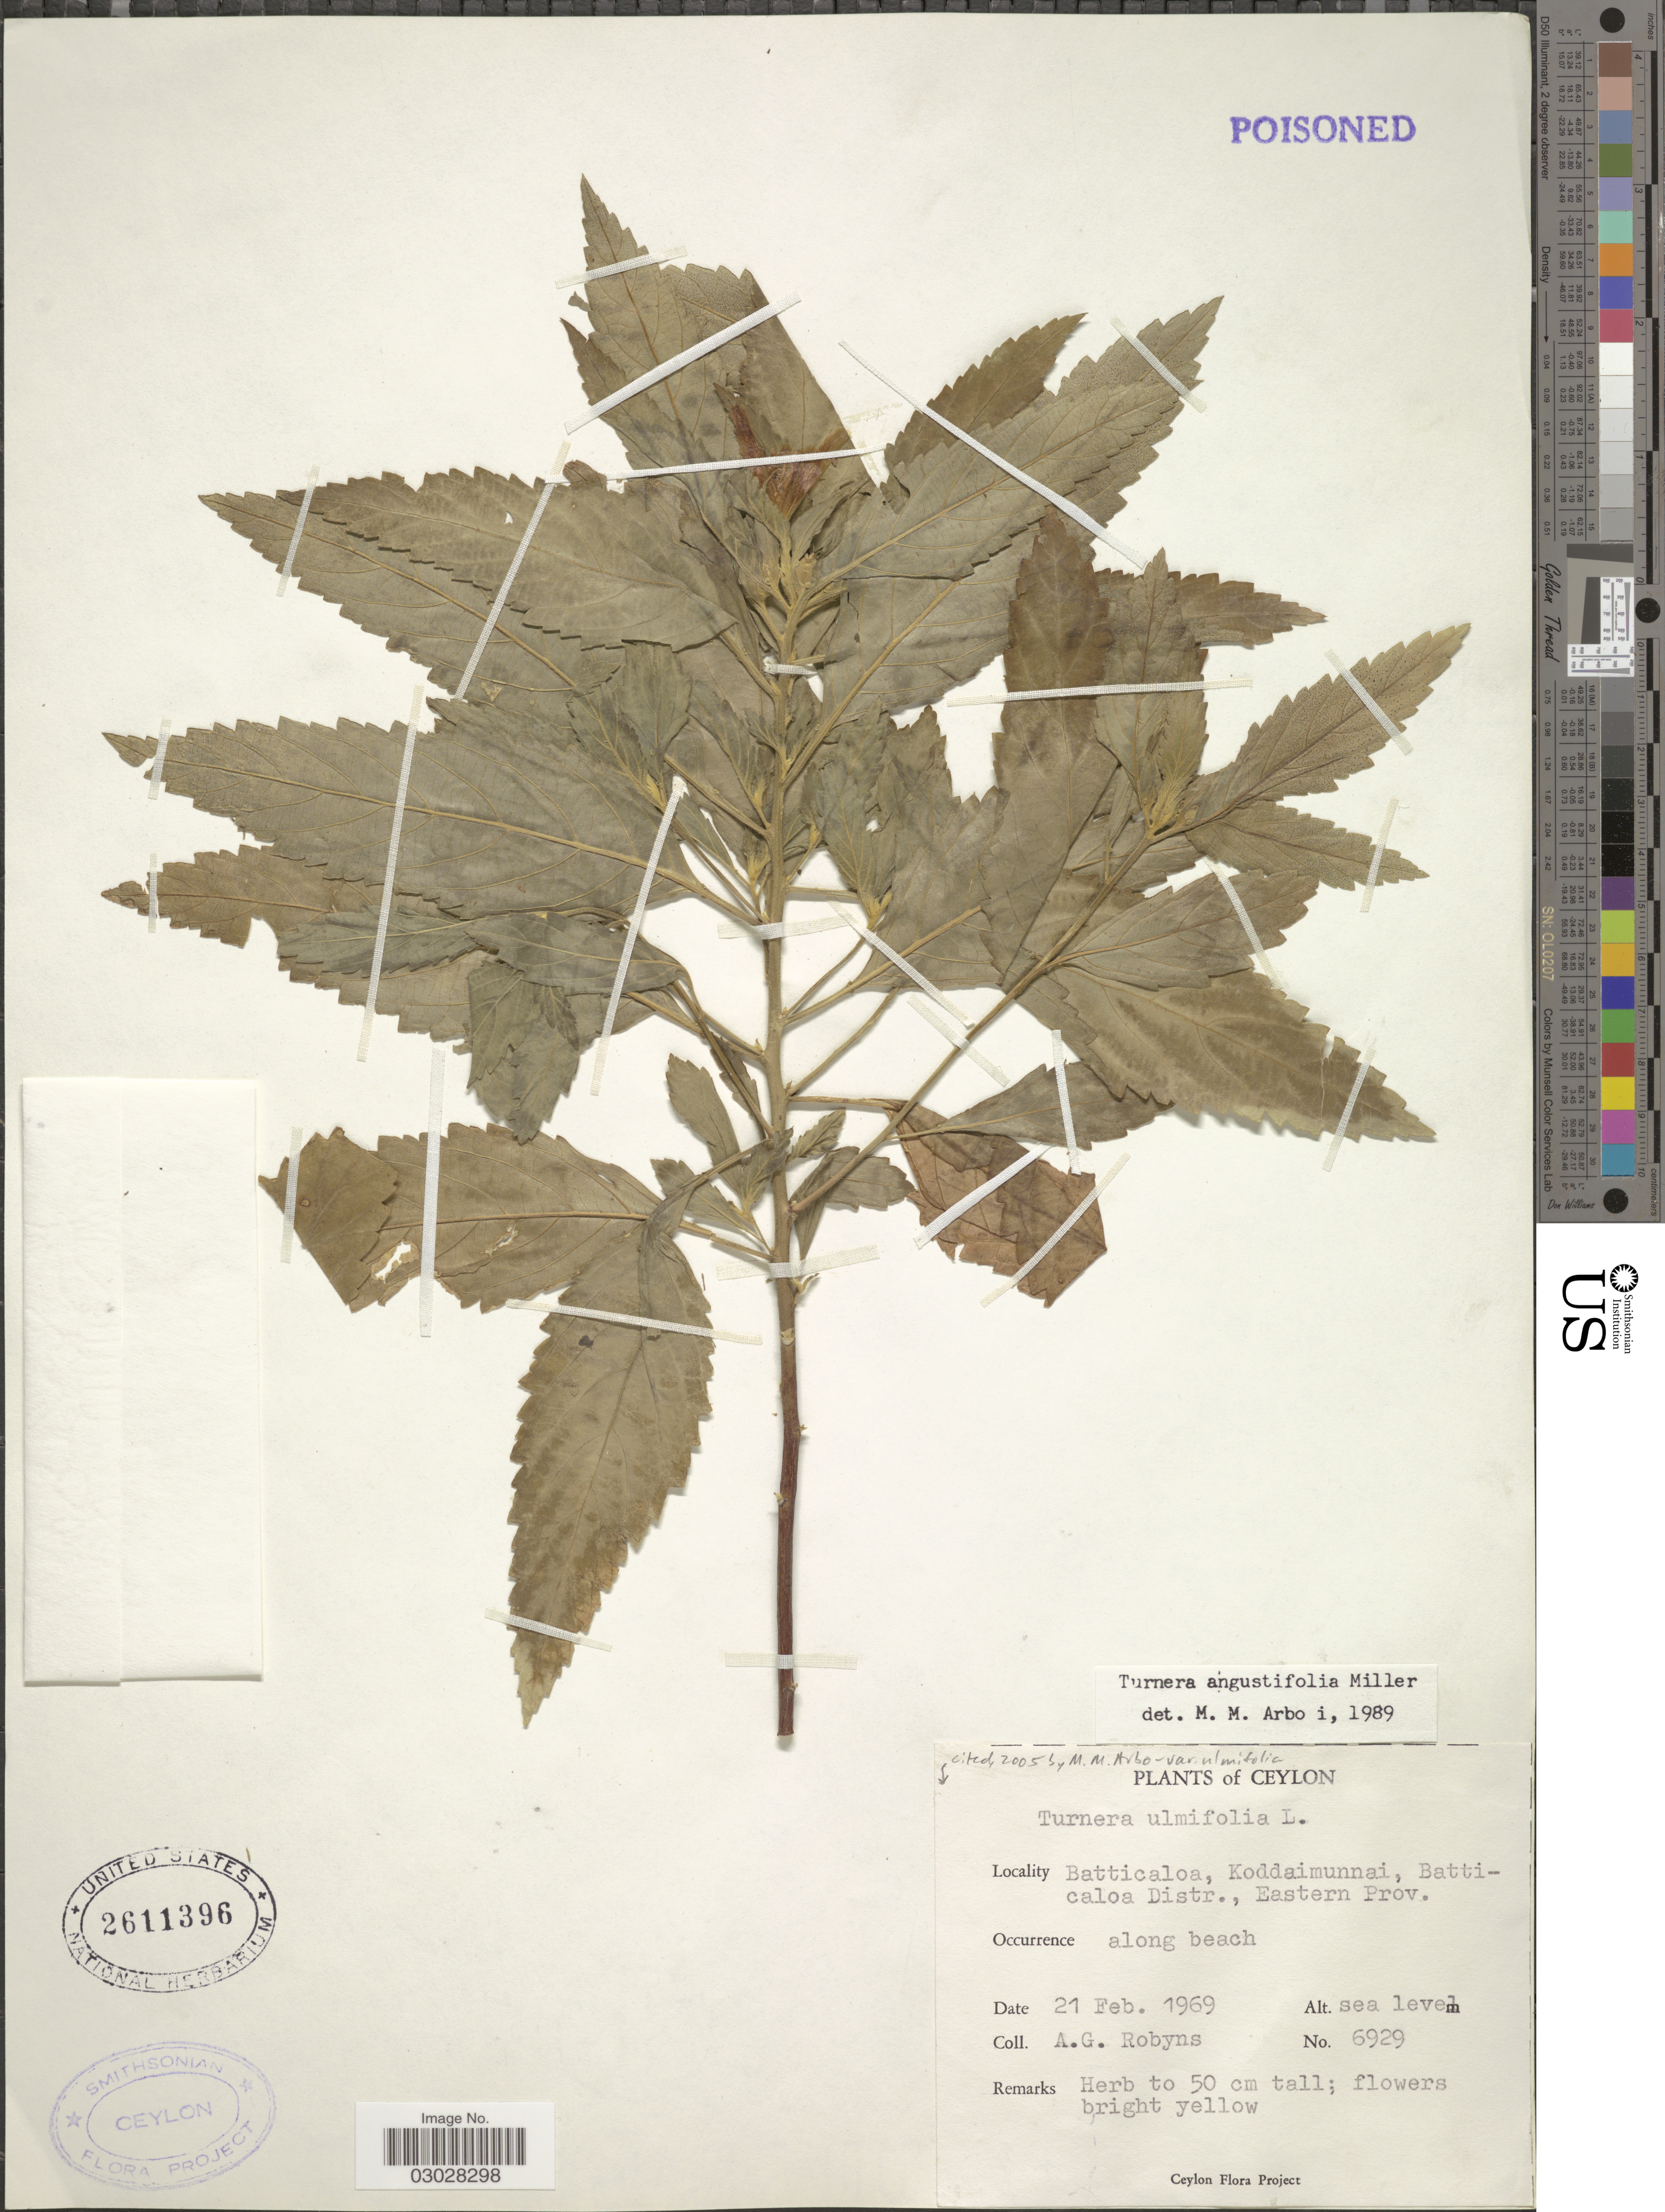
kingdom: Plantae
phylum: Tracheophyta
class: Magnoliopsida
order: Malpighiales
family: Turneraceae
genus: Turnera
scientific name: Turnera ulmifolia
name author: L.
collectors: A. Robyns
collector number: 6929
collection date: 1969-02-21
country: Sri Lanka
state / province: Eastern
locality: Ceylon. Batticaloa, Koddaimunnai, Batticaloa Distr., Eastern Prov. Along beach.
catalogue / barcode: US 2611396